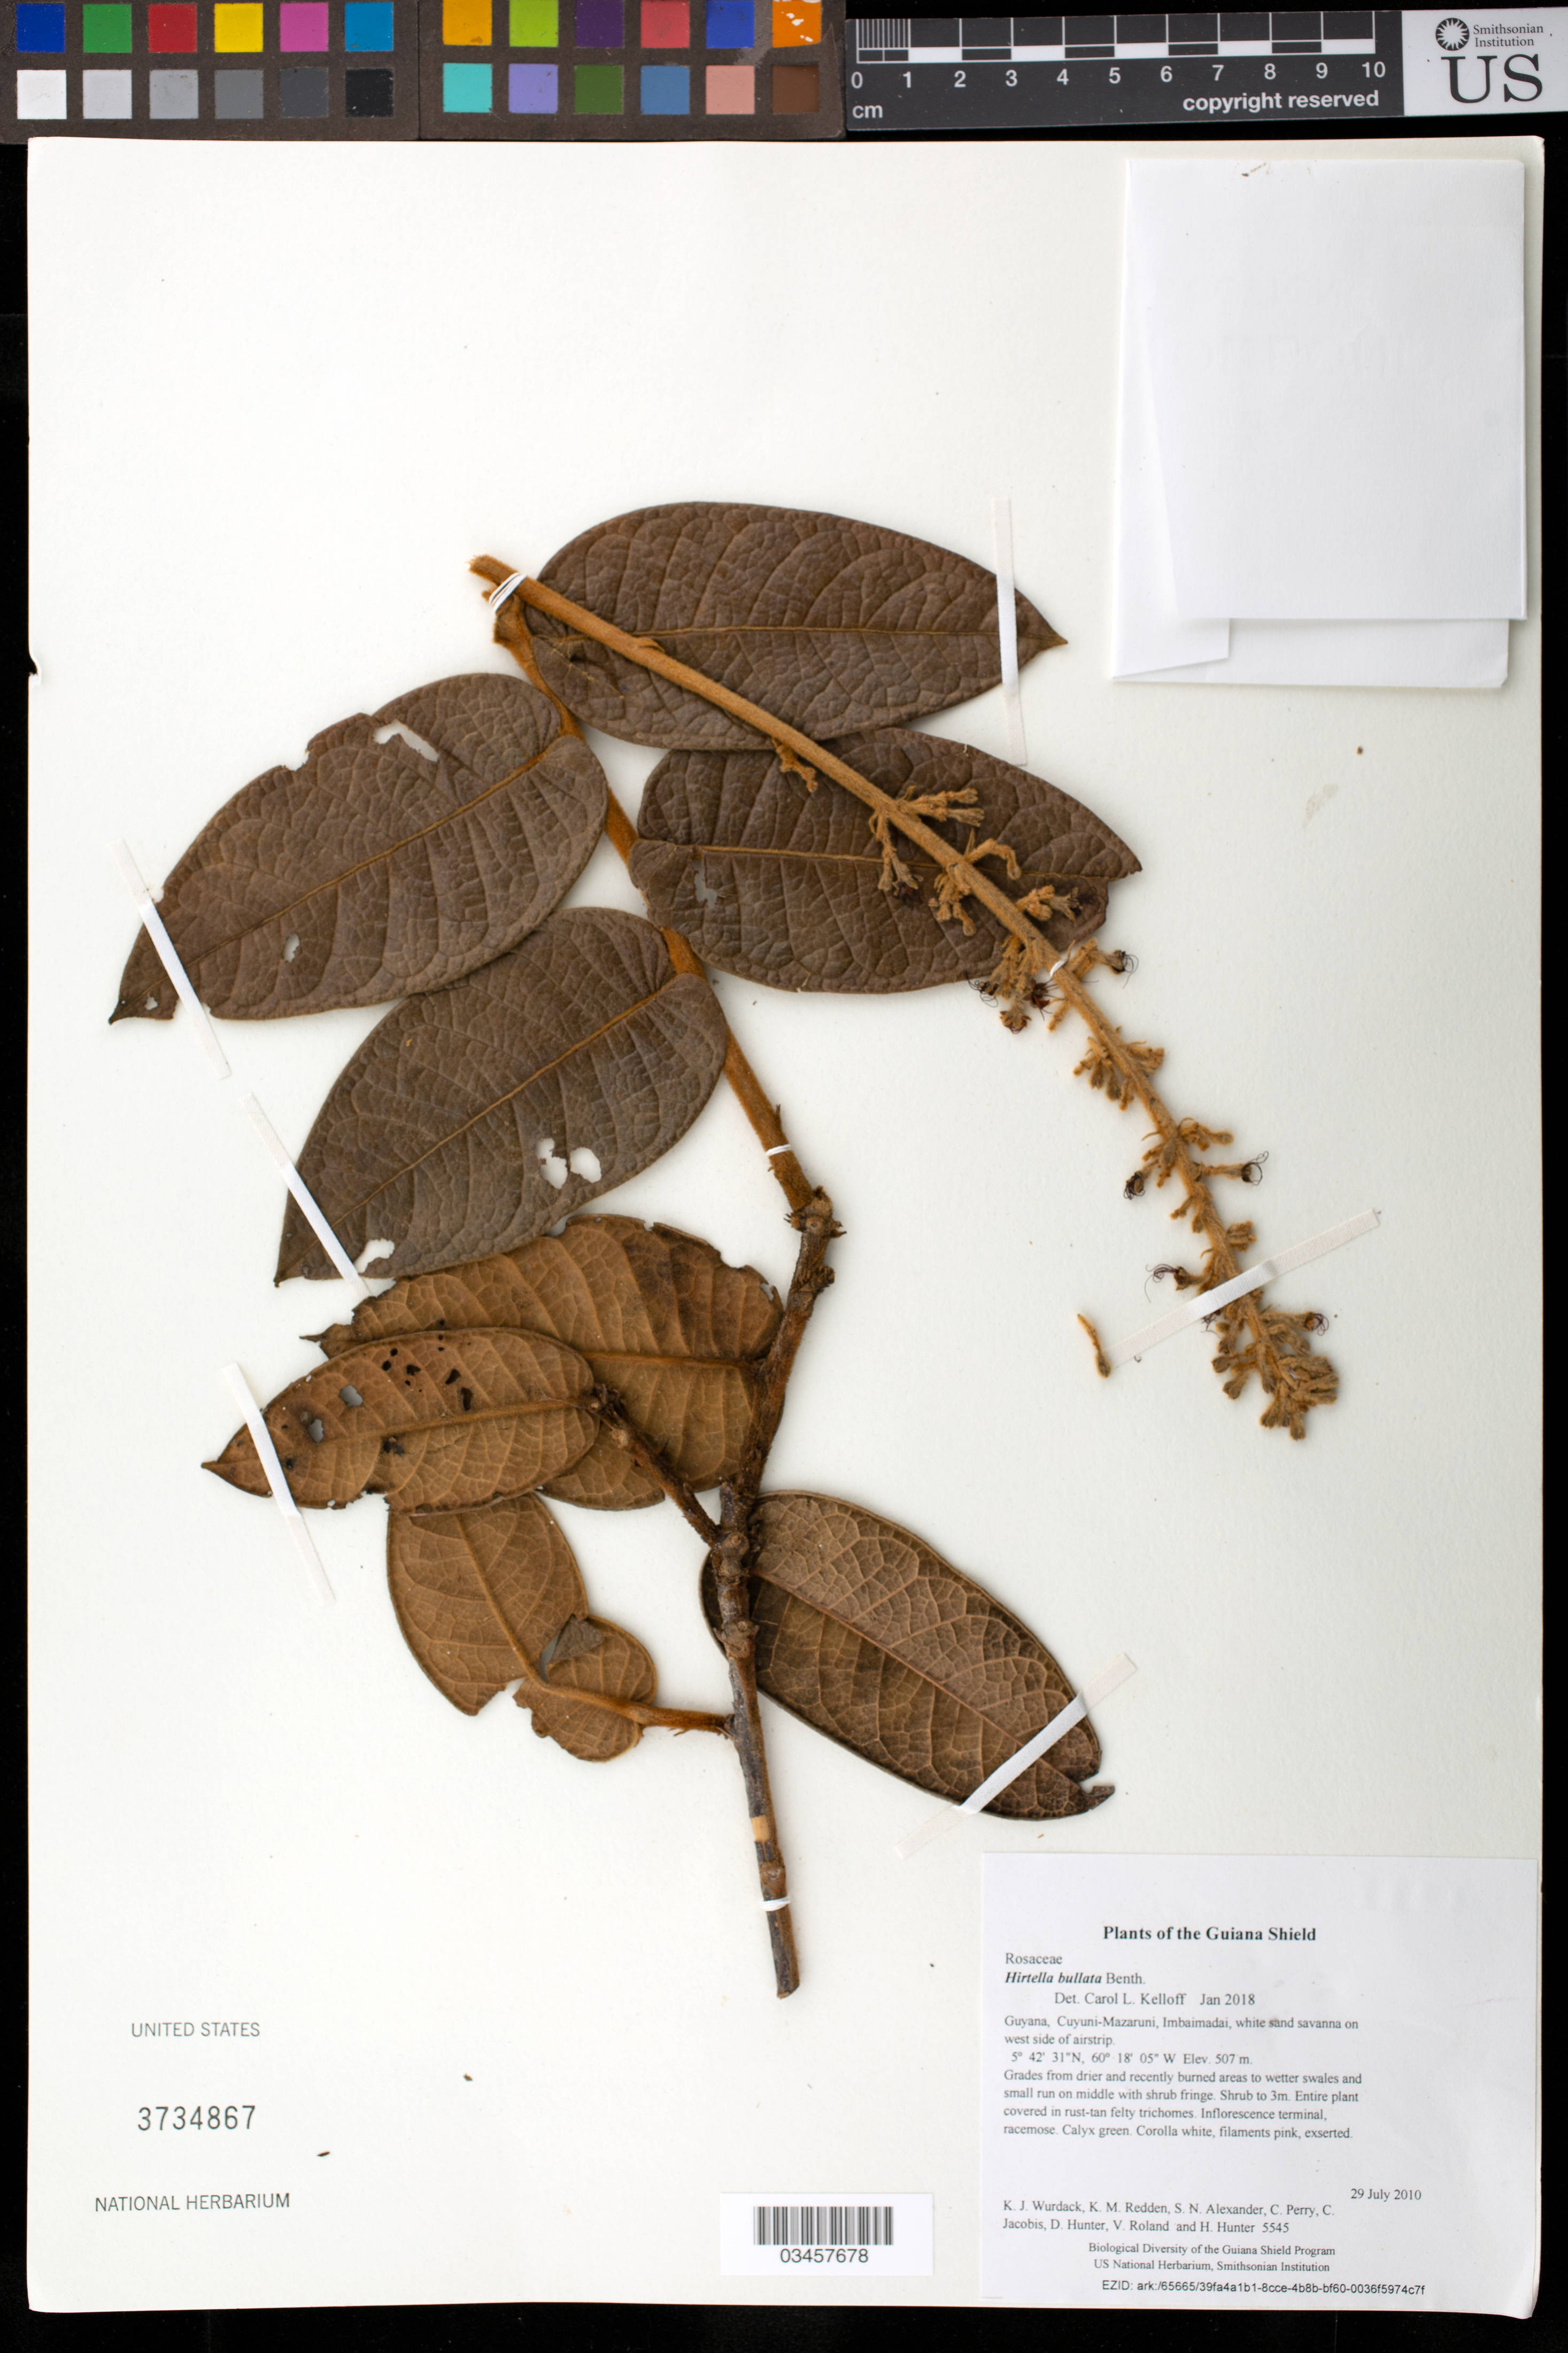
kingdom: Plantae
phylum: Tracheophyta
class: Magnoliopsida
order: Malpighiales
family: Chrysobalanaceae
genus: Hirtella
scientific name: Hirtella bullata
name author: Benth.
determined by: Kelloff, Carol L.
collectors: K. Wurdack, K. M. Redden, S. N. Alexander, C. Perry, C. Jacobis, D. Hunter, V. Roland & H. Hunter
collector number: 5545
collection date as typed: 29 July 2010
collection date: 2010-07-29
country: Guyana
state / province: Cuyuni-Mazaruni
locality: Imbaimadai, white sand savanna on west side of airstrip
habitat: Grades from drier and recently burned areas to wetter swales and small run on middle with shrub fringe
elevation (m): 507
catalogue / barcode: US 3734867